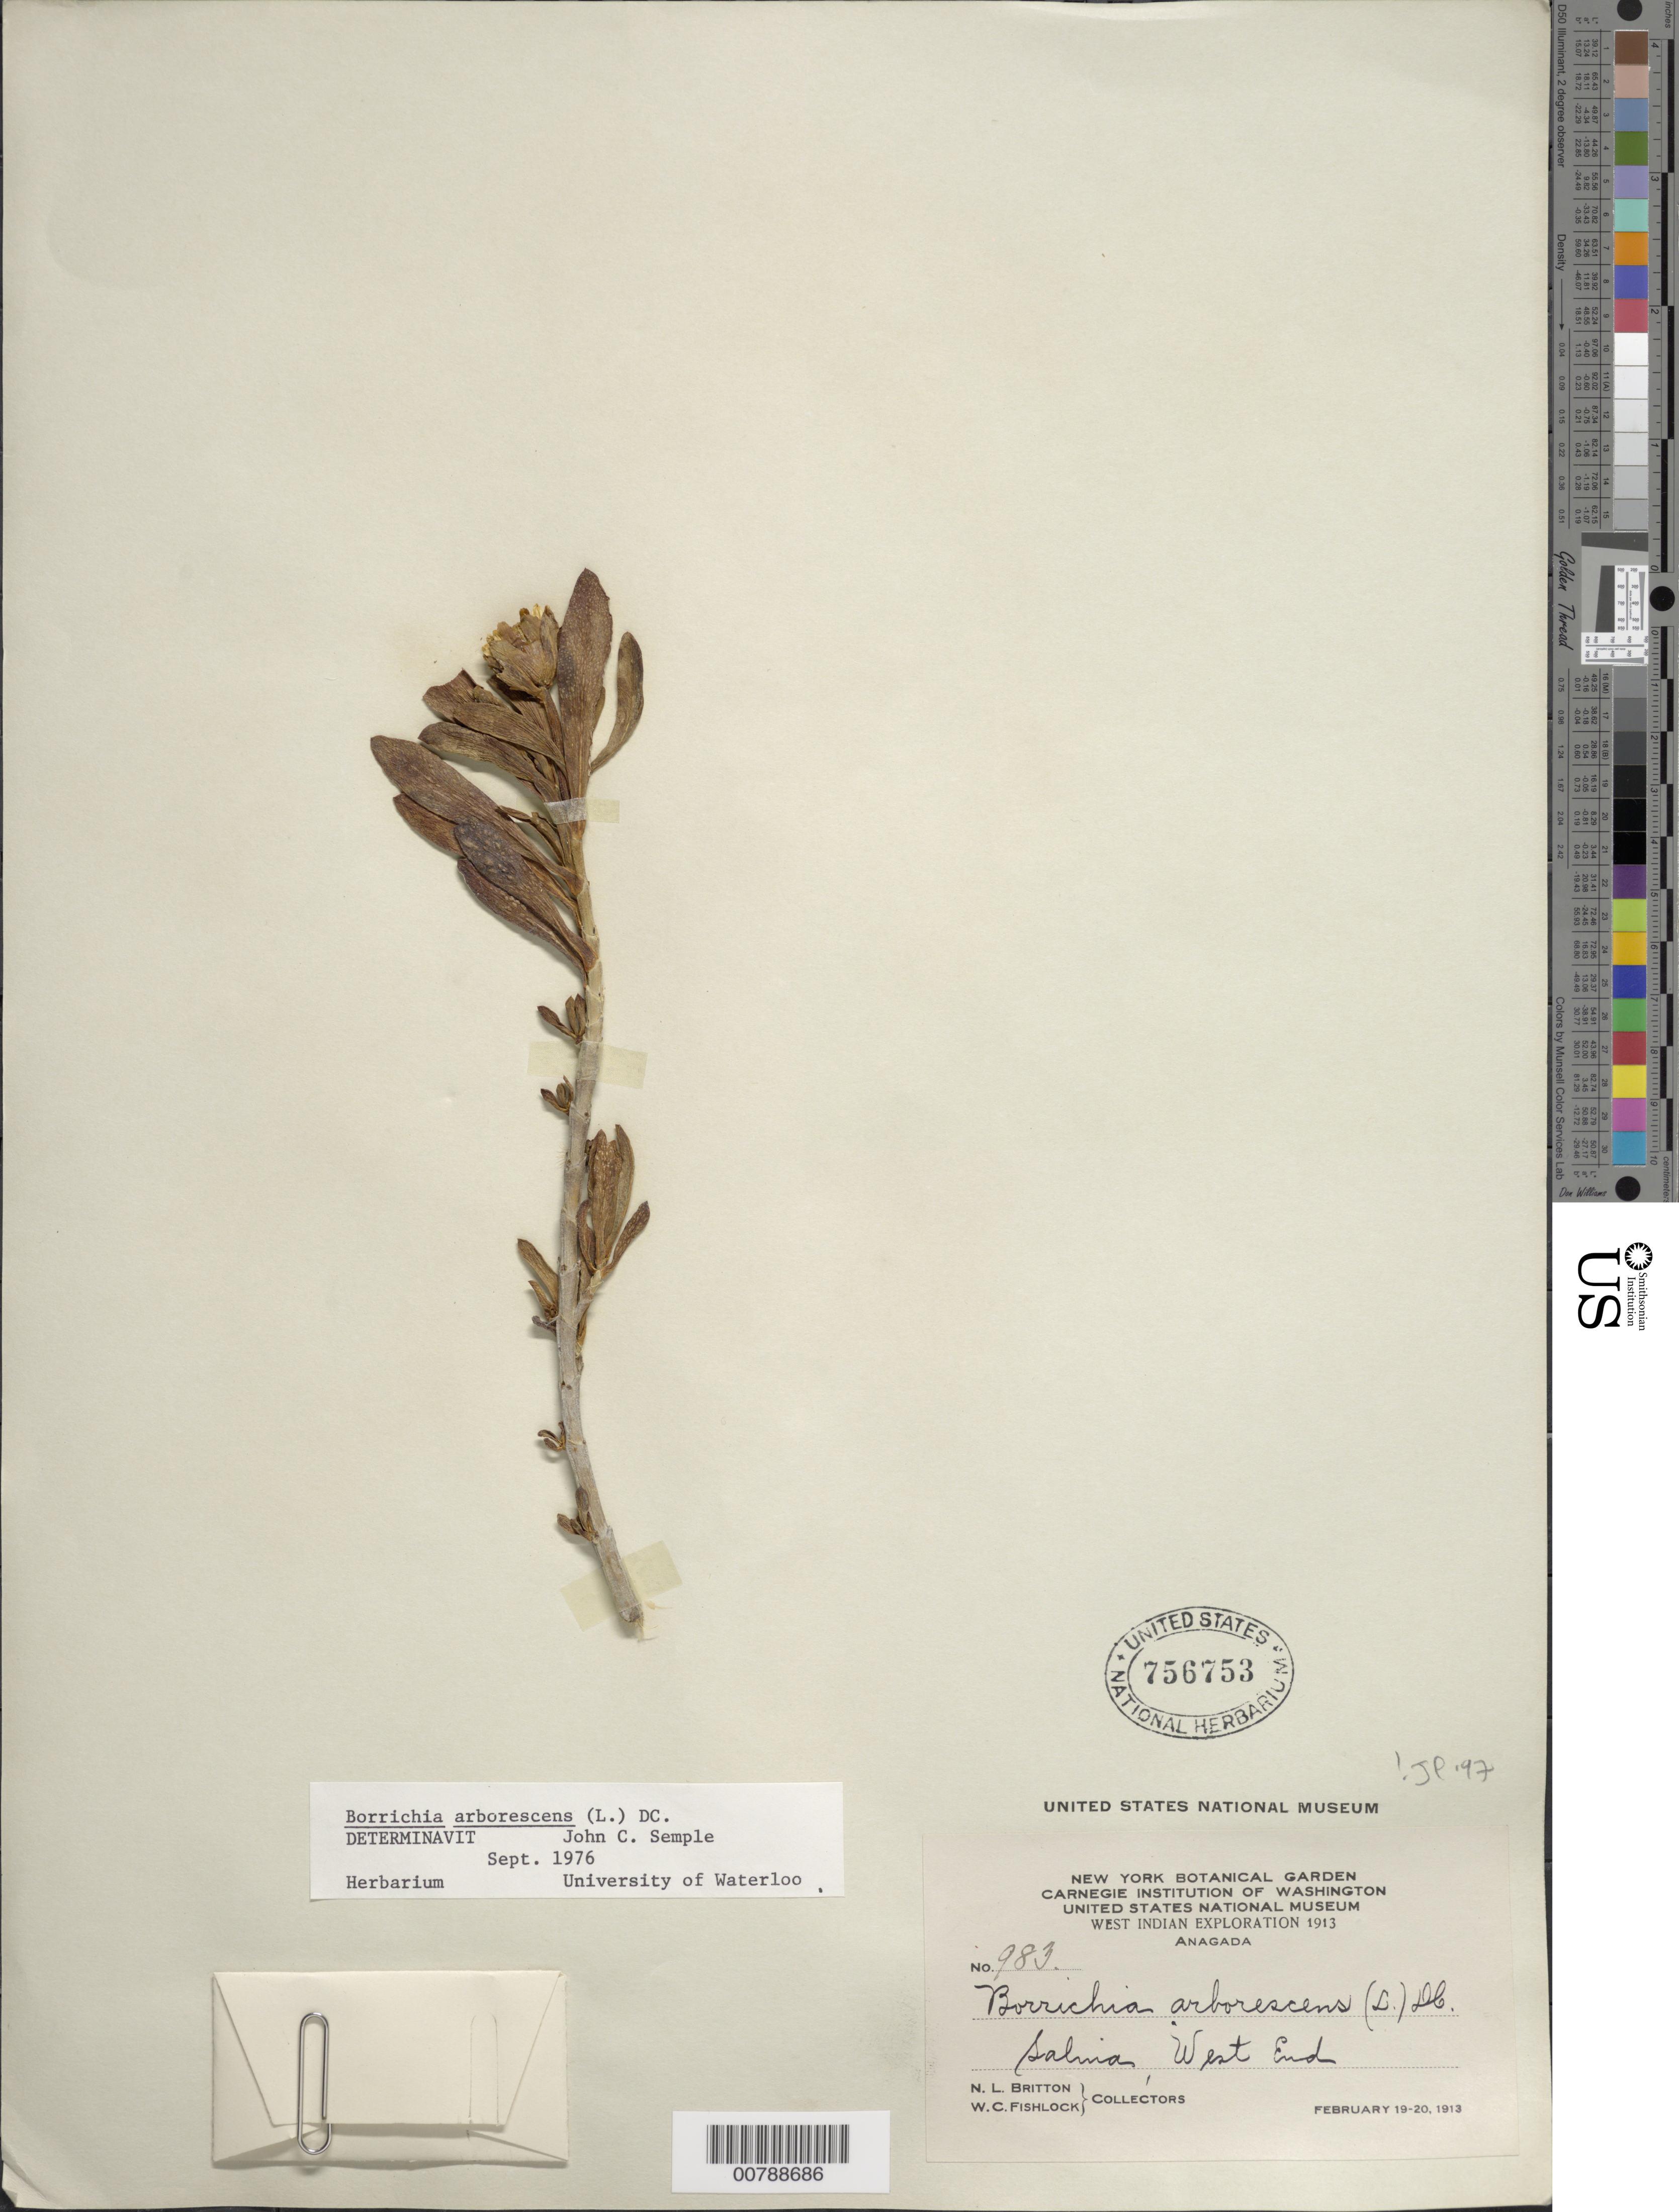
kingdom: Plantae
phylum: Tracheophyta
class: Magnoliopsida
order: Asterales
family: Asteraceae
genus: Borrichia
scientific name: Borrichia arborescens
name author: (L.) DC.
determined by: Semple, J. C.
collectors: N. Britton & W. Fishlock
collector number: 983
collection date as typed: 19 Feb 1913 to 20 Feb 1913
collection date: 1913-02-19/1913-02-20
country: British Virgin Islands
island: Anegada I.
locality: Salina, West End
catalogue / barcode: US 756753